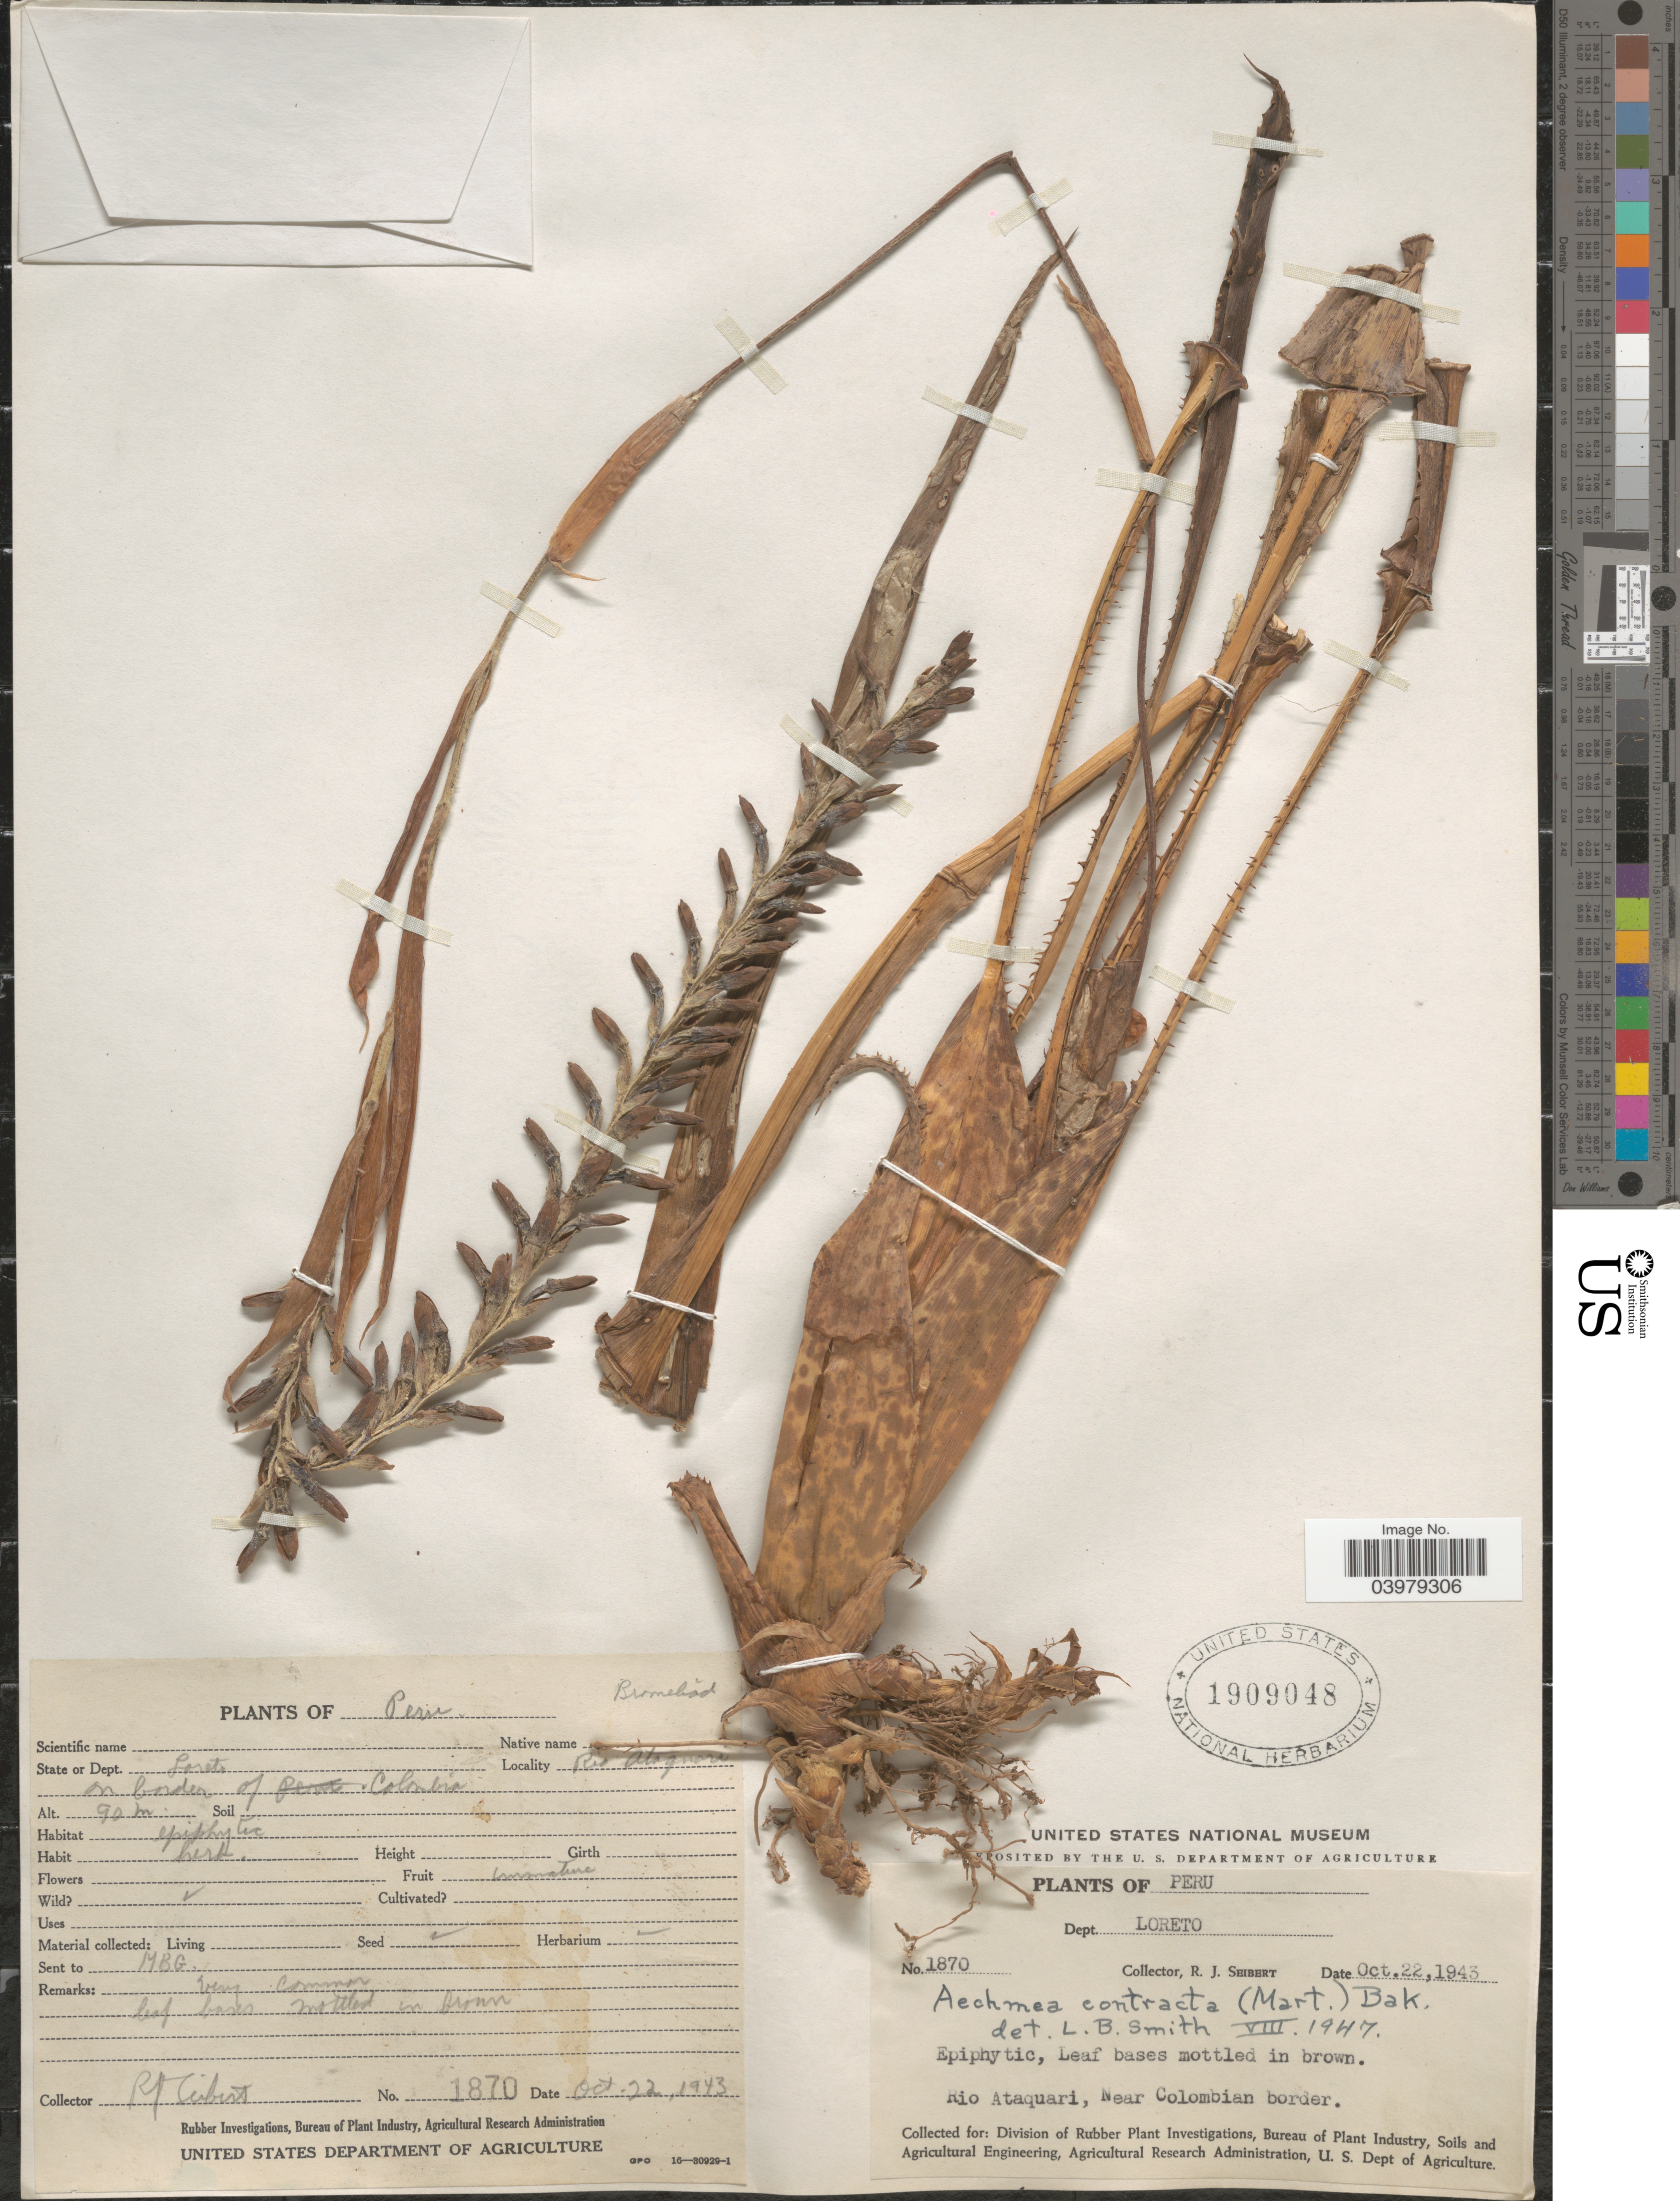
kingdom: Plantae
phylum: Tracheophyta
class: Liliopsida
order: Poales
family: Bromeliaceae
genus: Aechmea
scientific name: Aechmea contracta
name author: (Mart. ex Schult. f.) Baker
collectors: R. J. Seibert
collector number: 1870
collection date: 1943-10-22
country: Peru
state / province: Loreto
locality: Dept. Loreto. Rio Ataquari, Near Colombian border.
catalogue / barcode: US 1909048